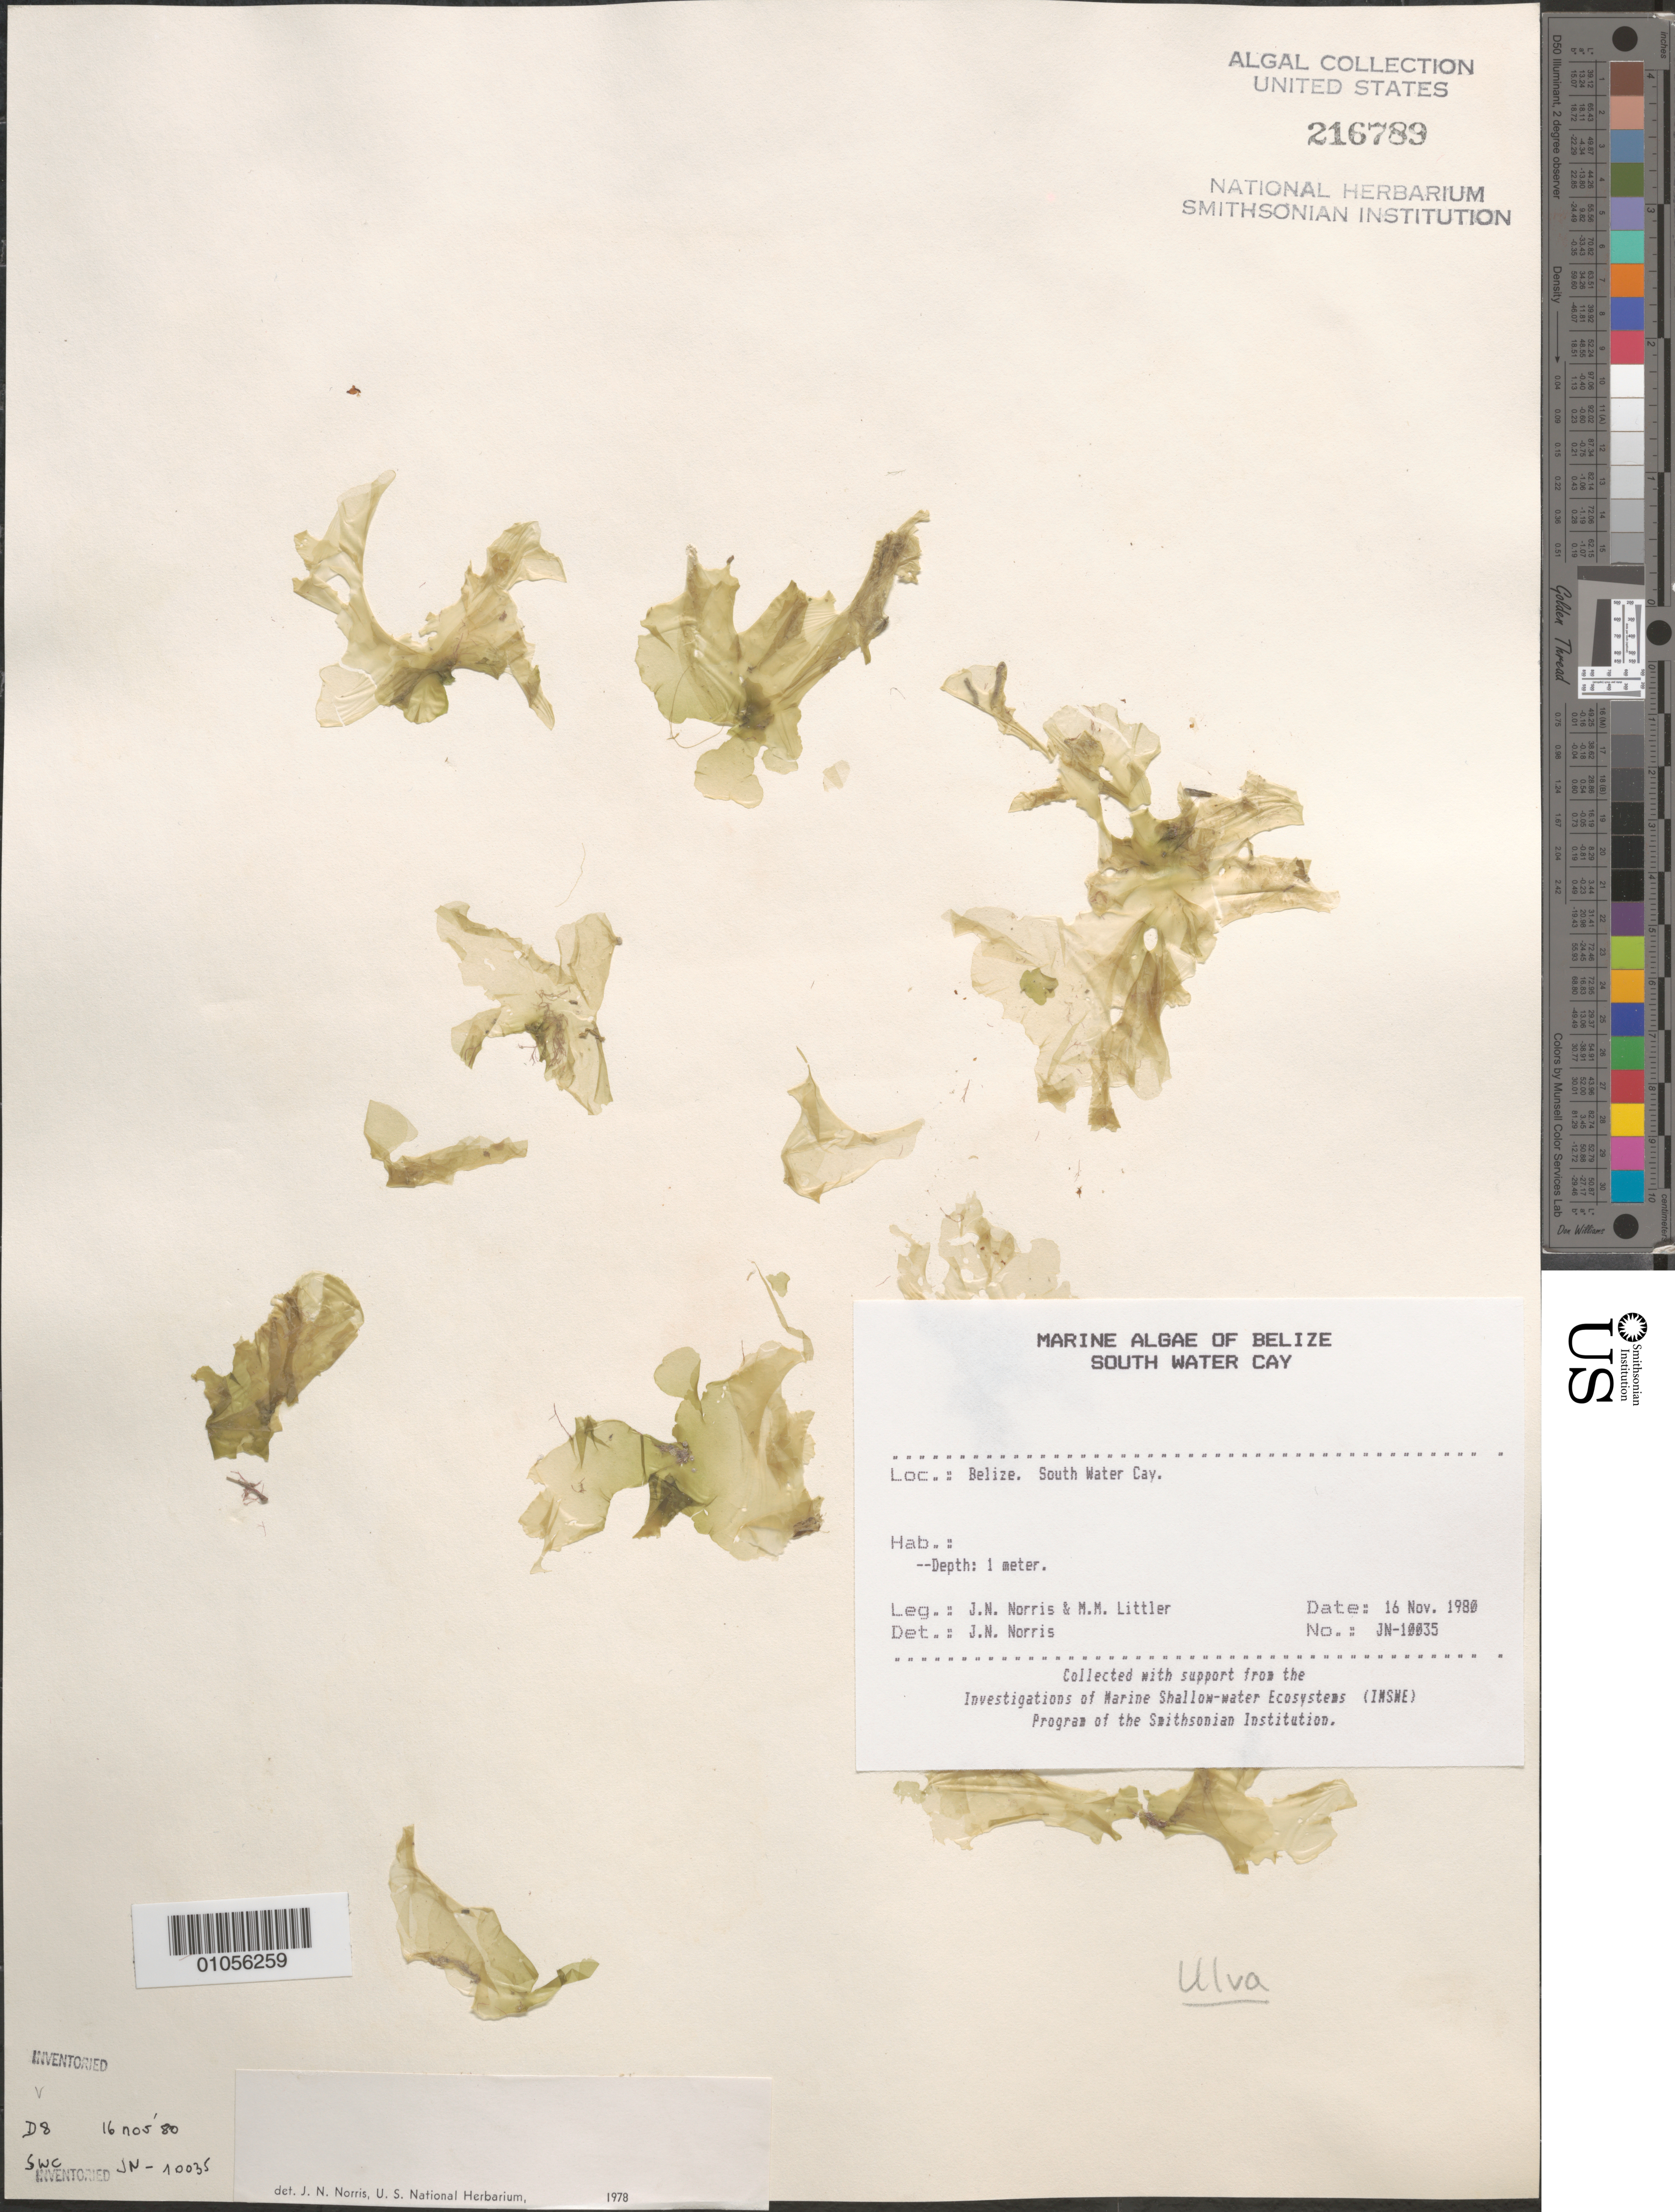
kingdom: Plantae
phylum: Chlorophyta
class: Ulvophyceae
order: Ulvales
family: Ulvaceae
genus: Ulva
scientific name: Ulva sp.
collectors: J. N. Norris & M. M. Littler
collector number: JN-10035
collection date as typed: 16 Nov 1980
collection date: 1980-11-16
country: Belize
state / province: Stann Creek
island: South Water Cay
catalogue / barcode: US 216789